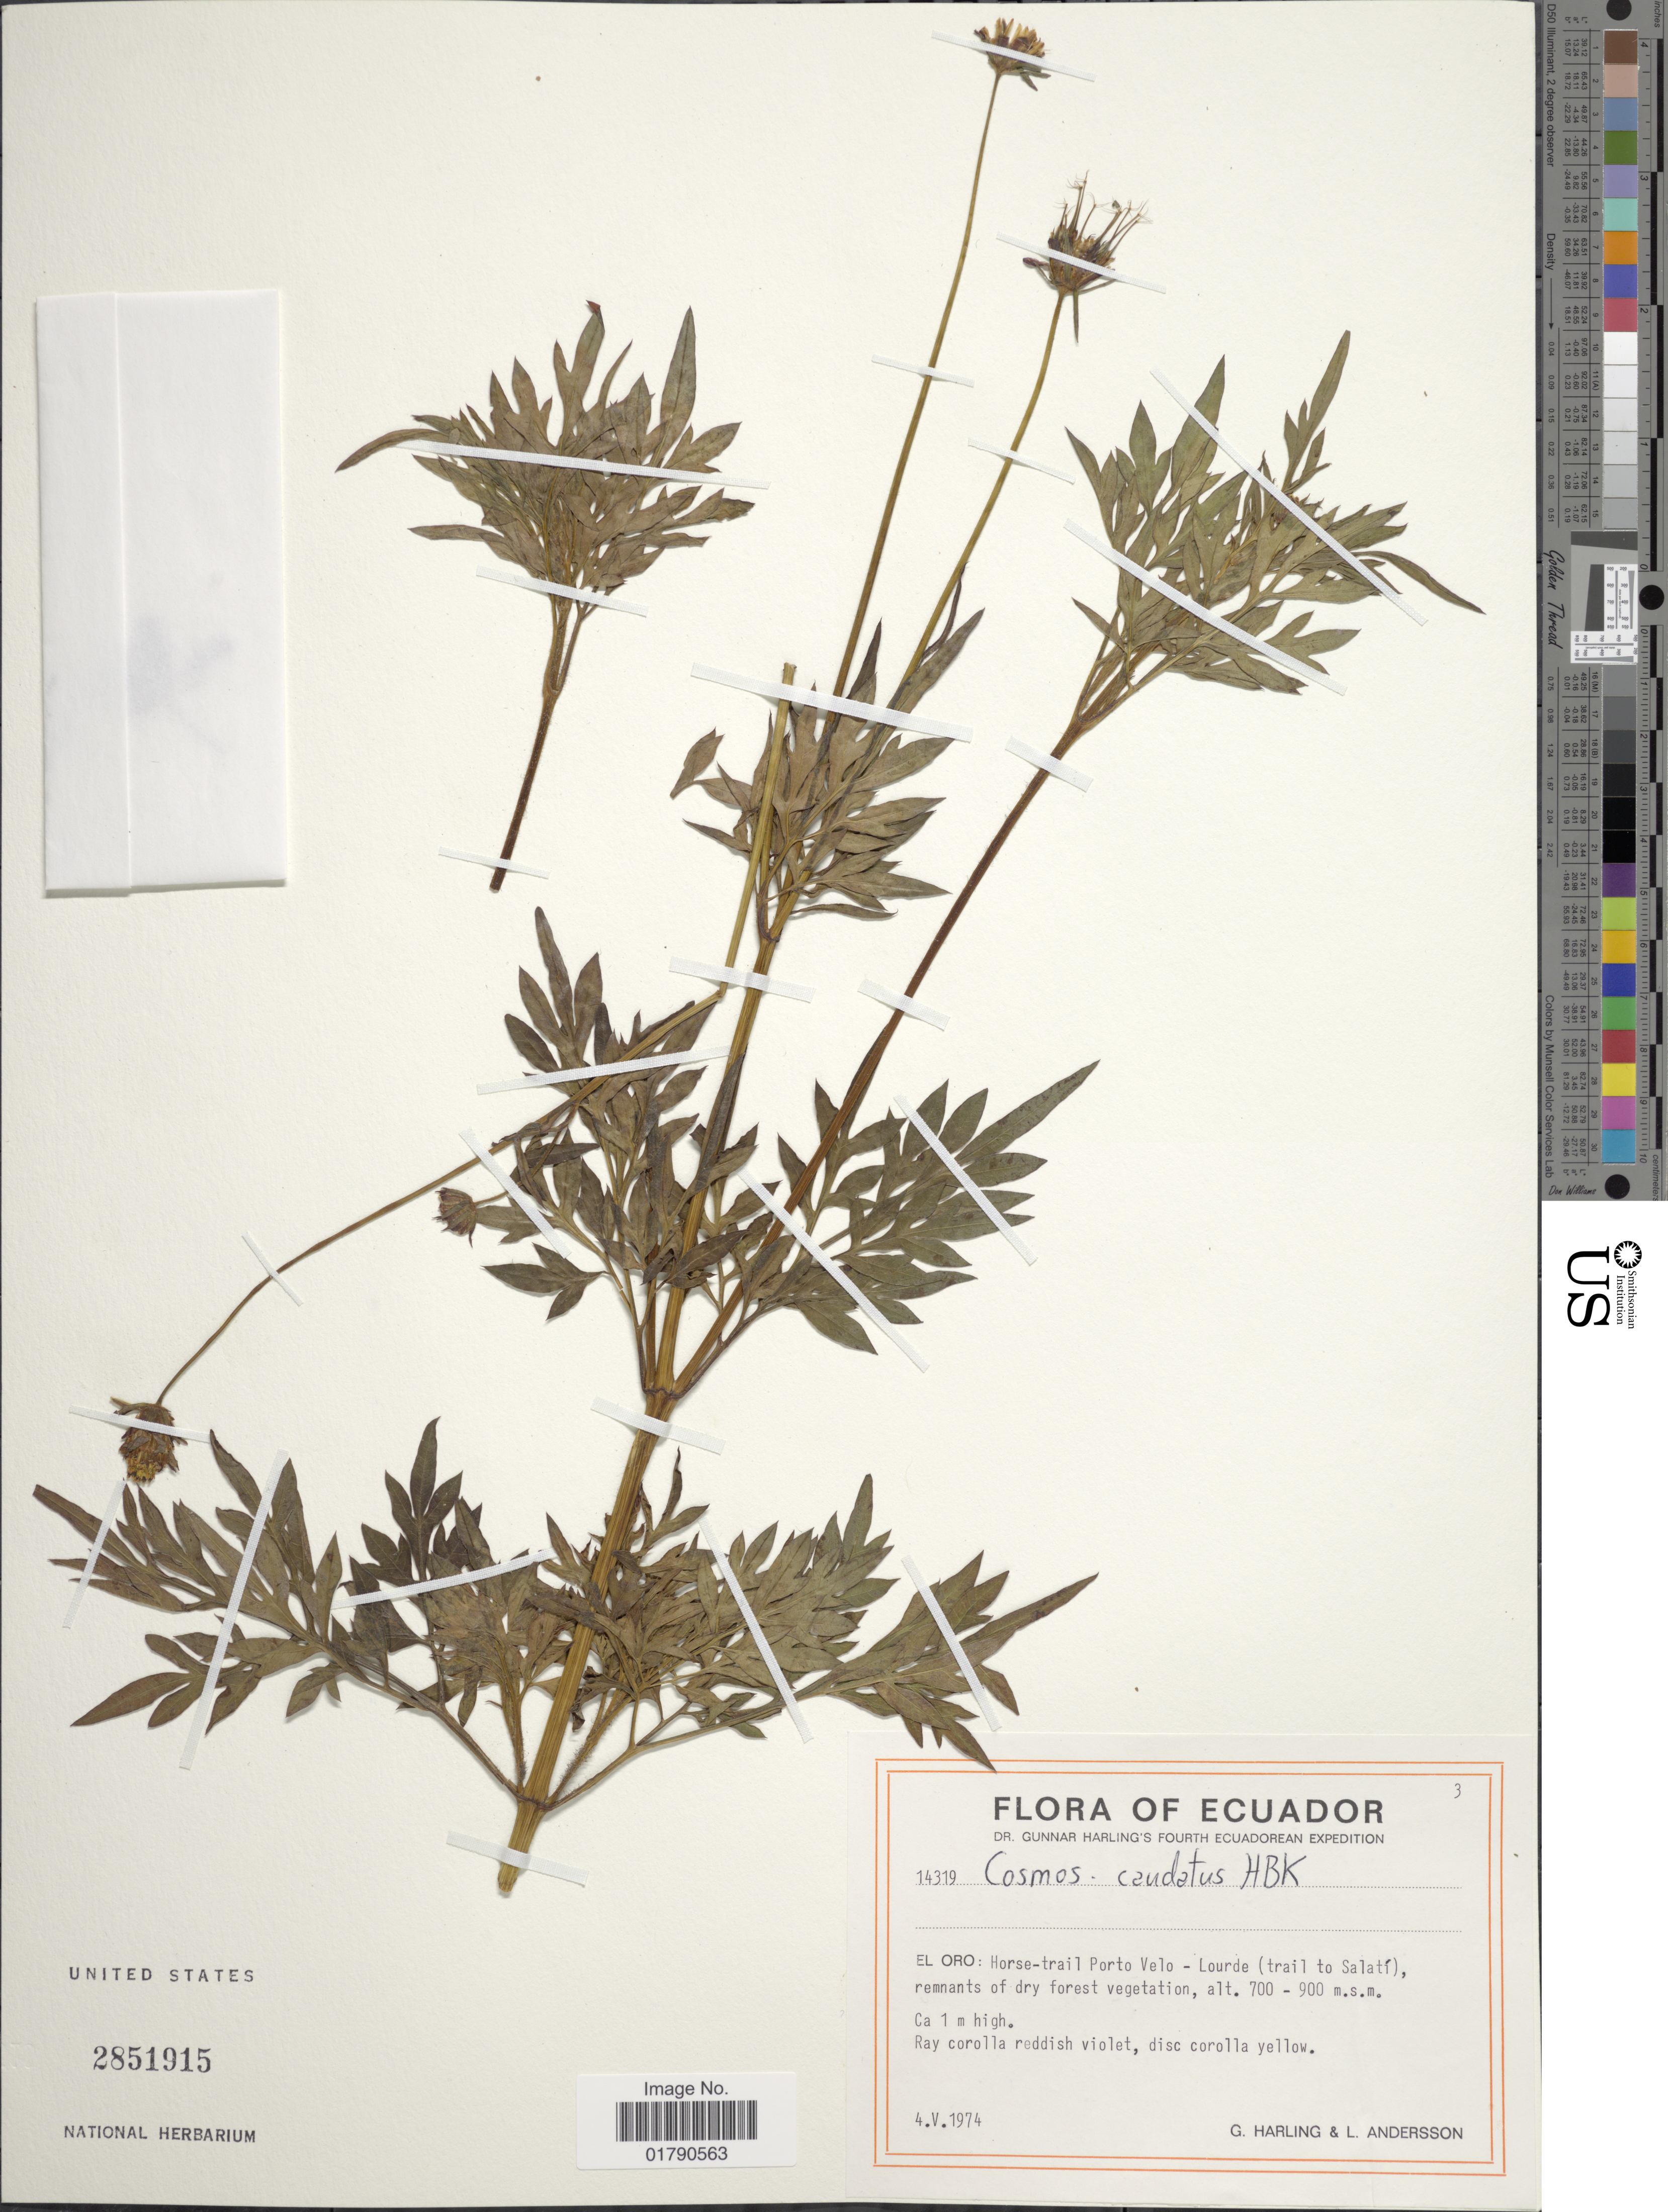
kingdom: Plantae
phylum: Tracheophyta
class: Magnoliopsida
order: Asterales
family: Asteraceae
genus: Cosmos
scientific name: Cosmos caudatus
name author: Kunth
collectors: G. Harling & L. Andersson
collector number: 14319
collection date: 1974-05-04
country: Ecuador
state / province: El Oro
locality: Horse-trail Porto Velo-Lourde (trail to Salati)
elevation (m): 700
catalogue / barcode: US 2851915